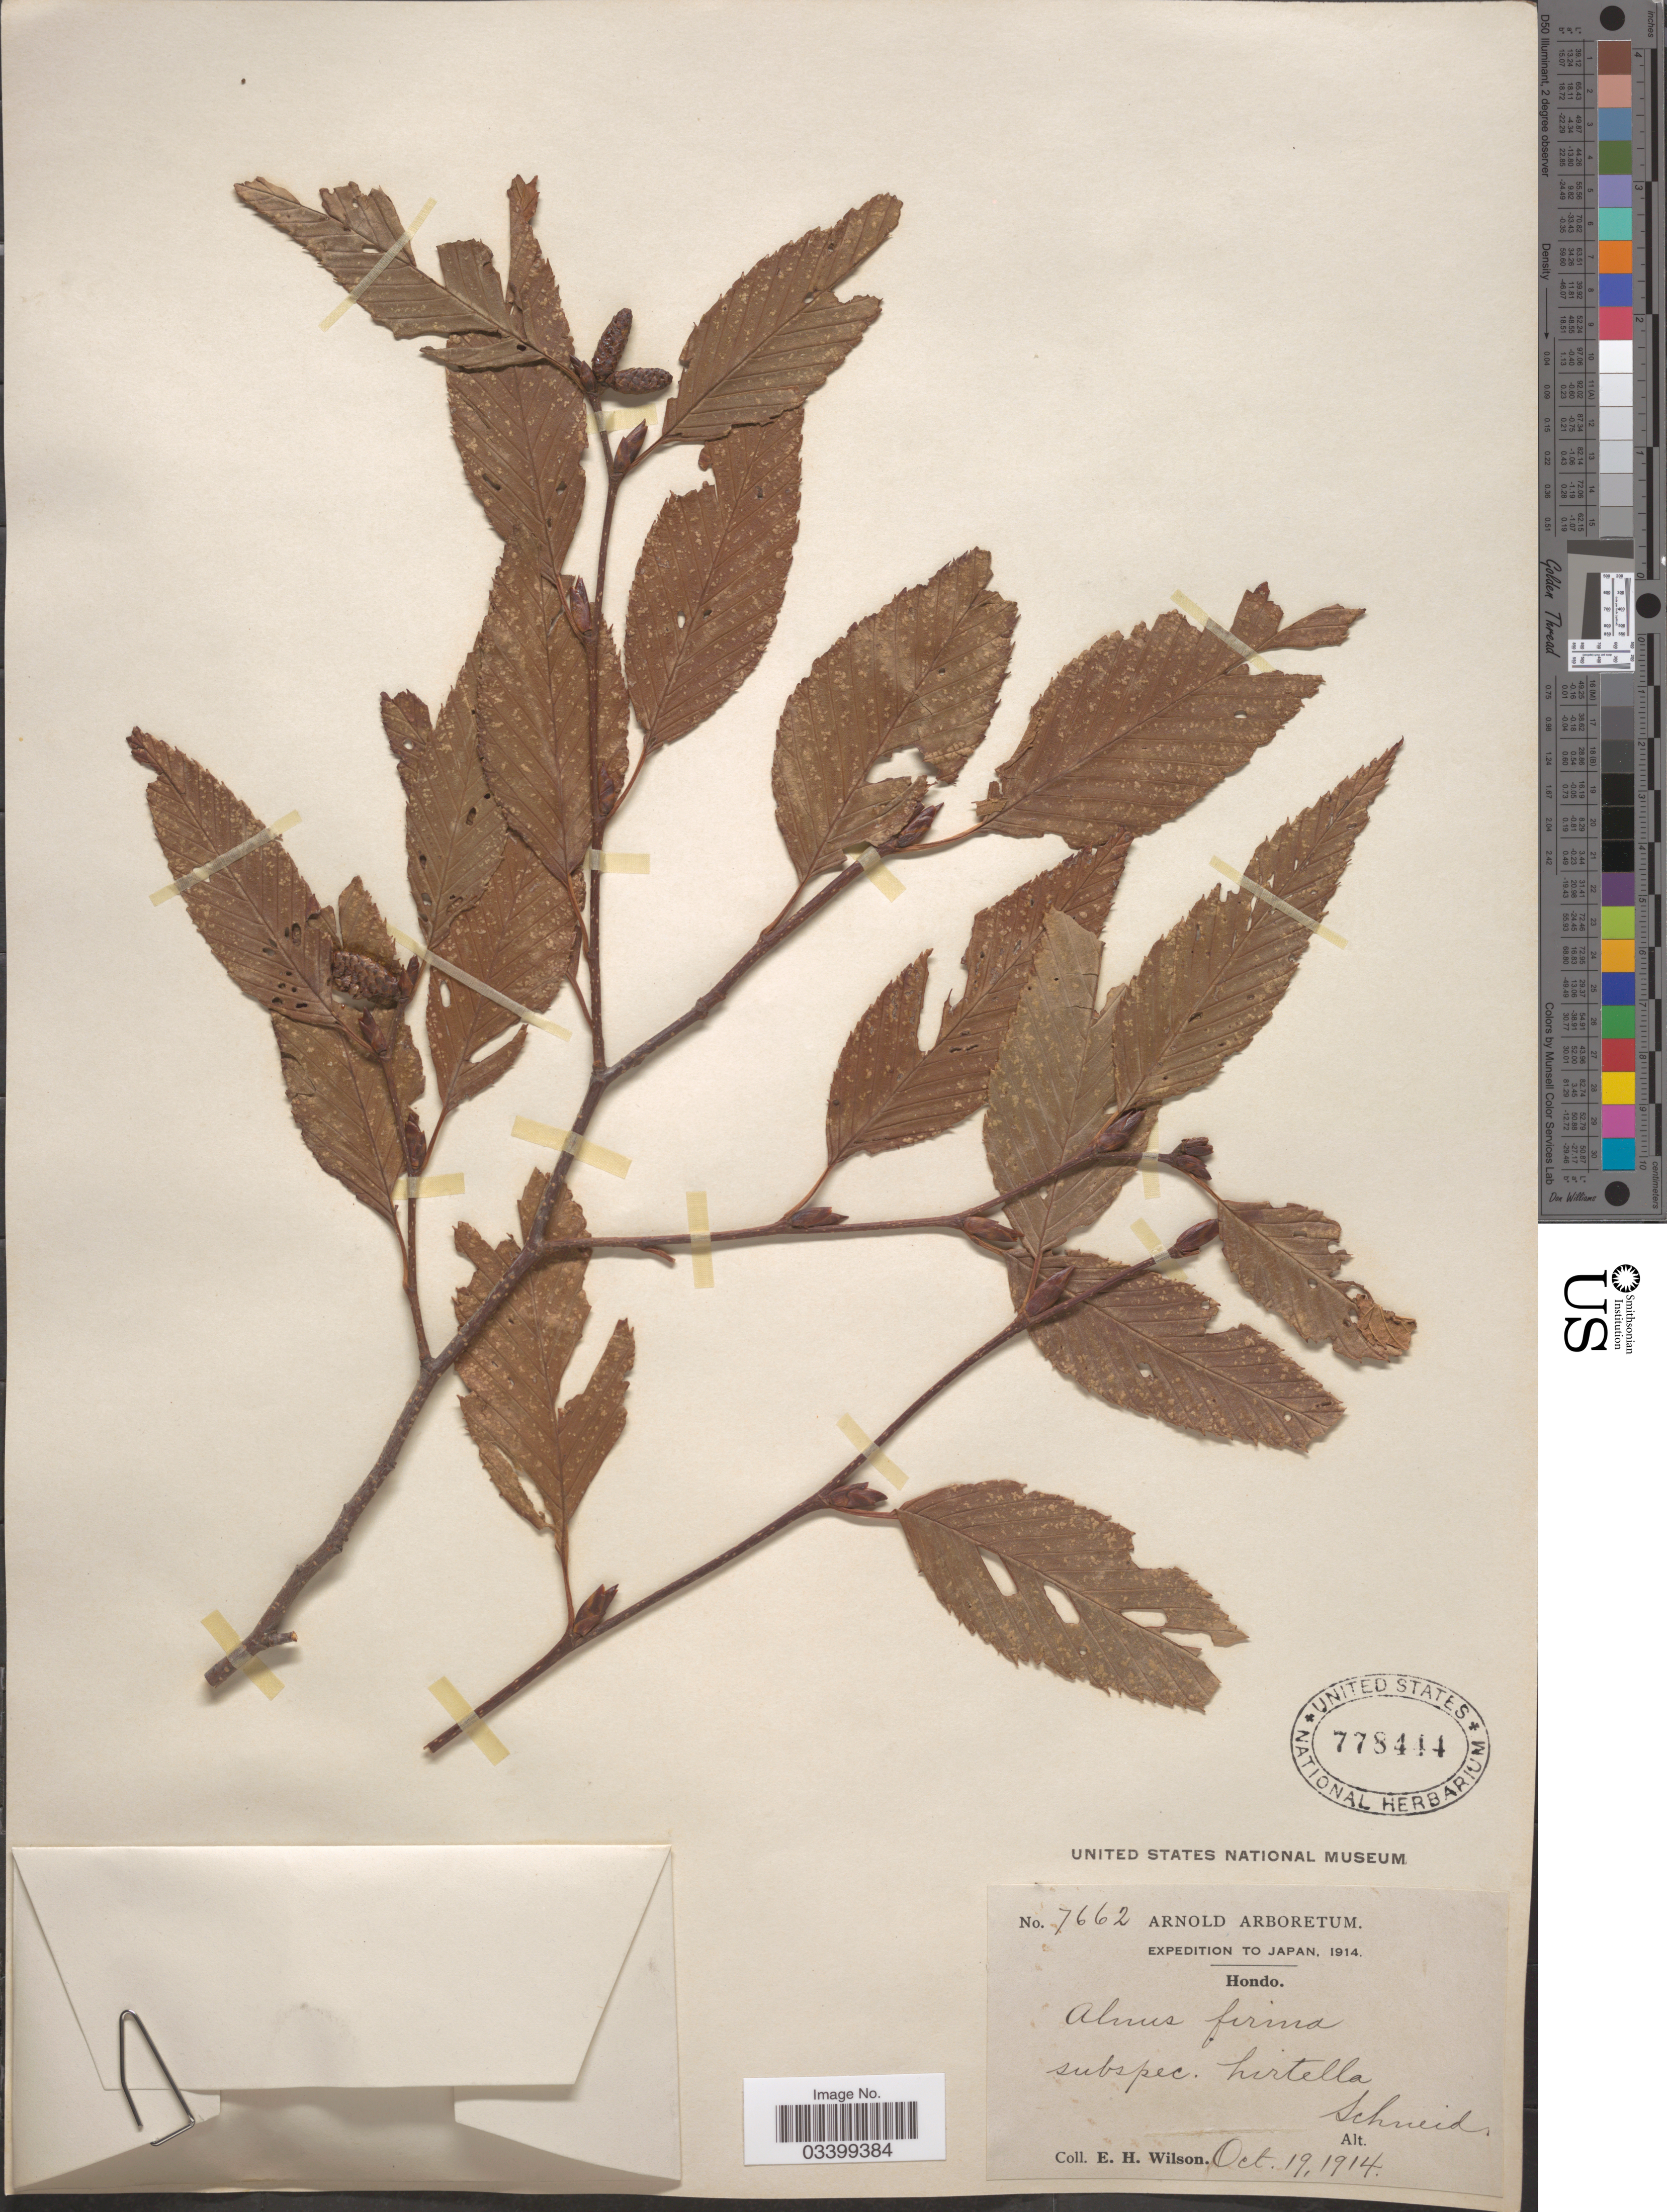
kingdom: Plantae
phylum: Tracheophyta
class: Magnoliopsida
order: Fagales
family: Betulaceae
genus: Alnus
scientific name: Alnus firma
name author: Siebold & Zucc.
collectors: E. Wilson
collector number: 7662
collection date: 1914-10-19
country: Japan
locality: Hondo.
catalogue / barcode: US 778444